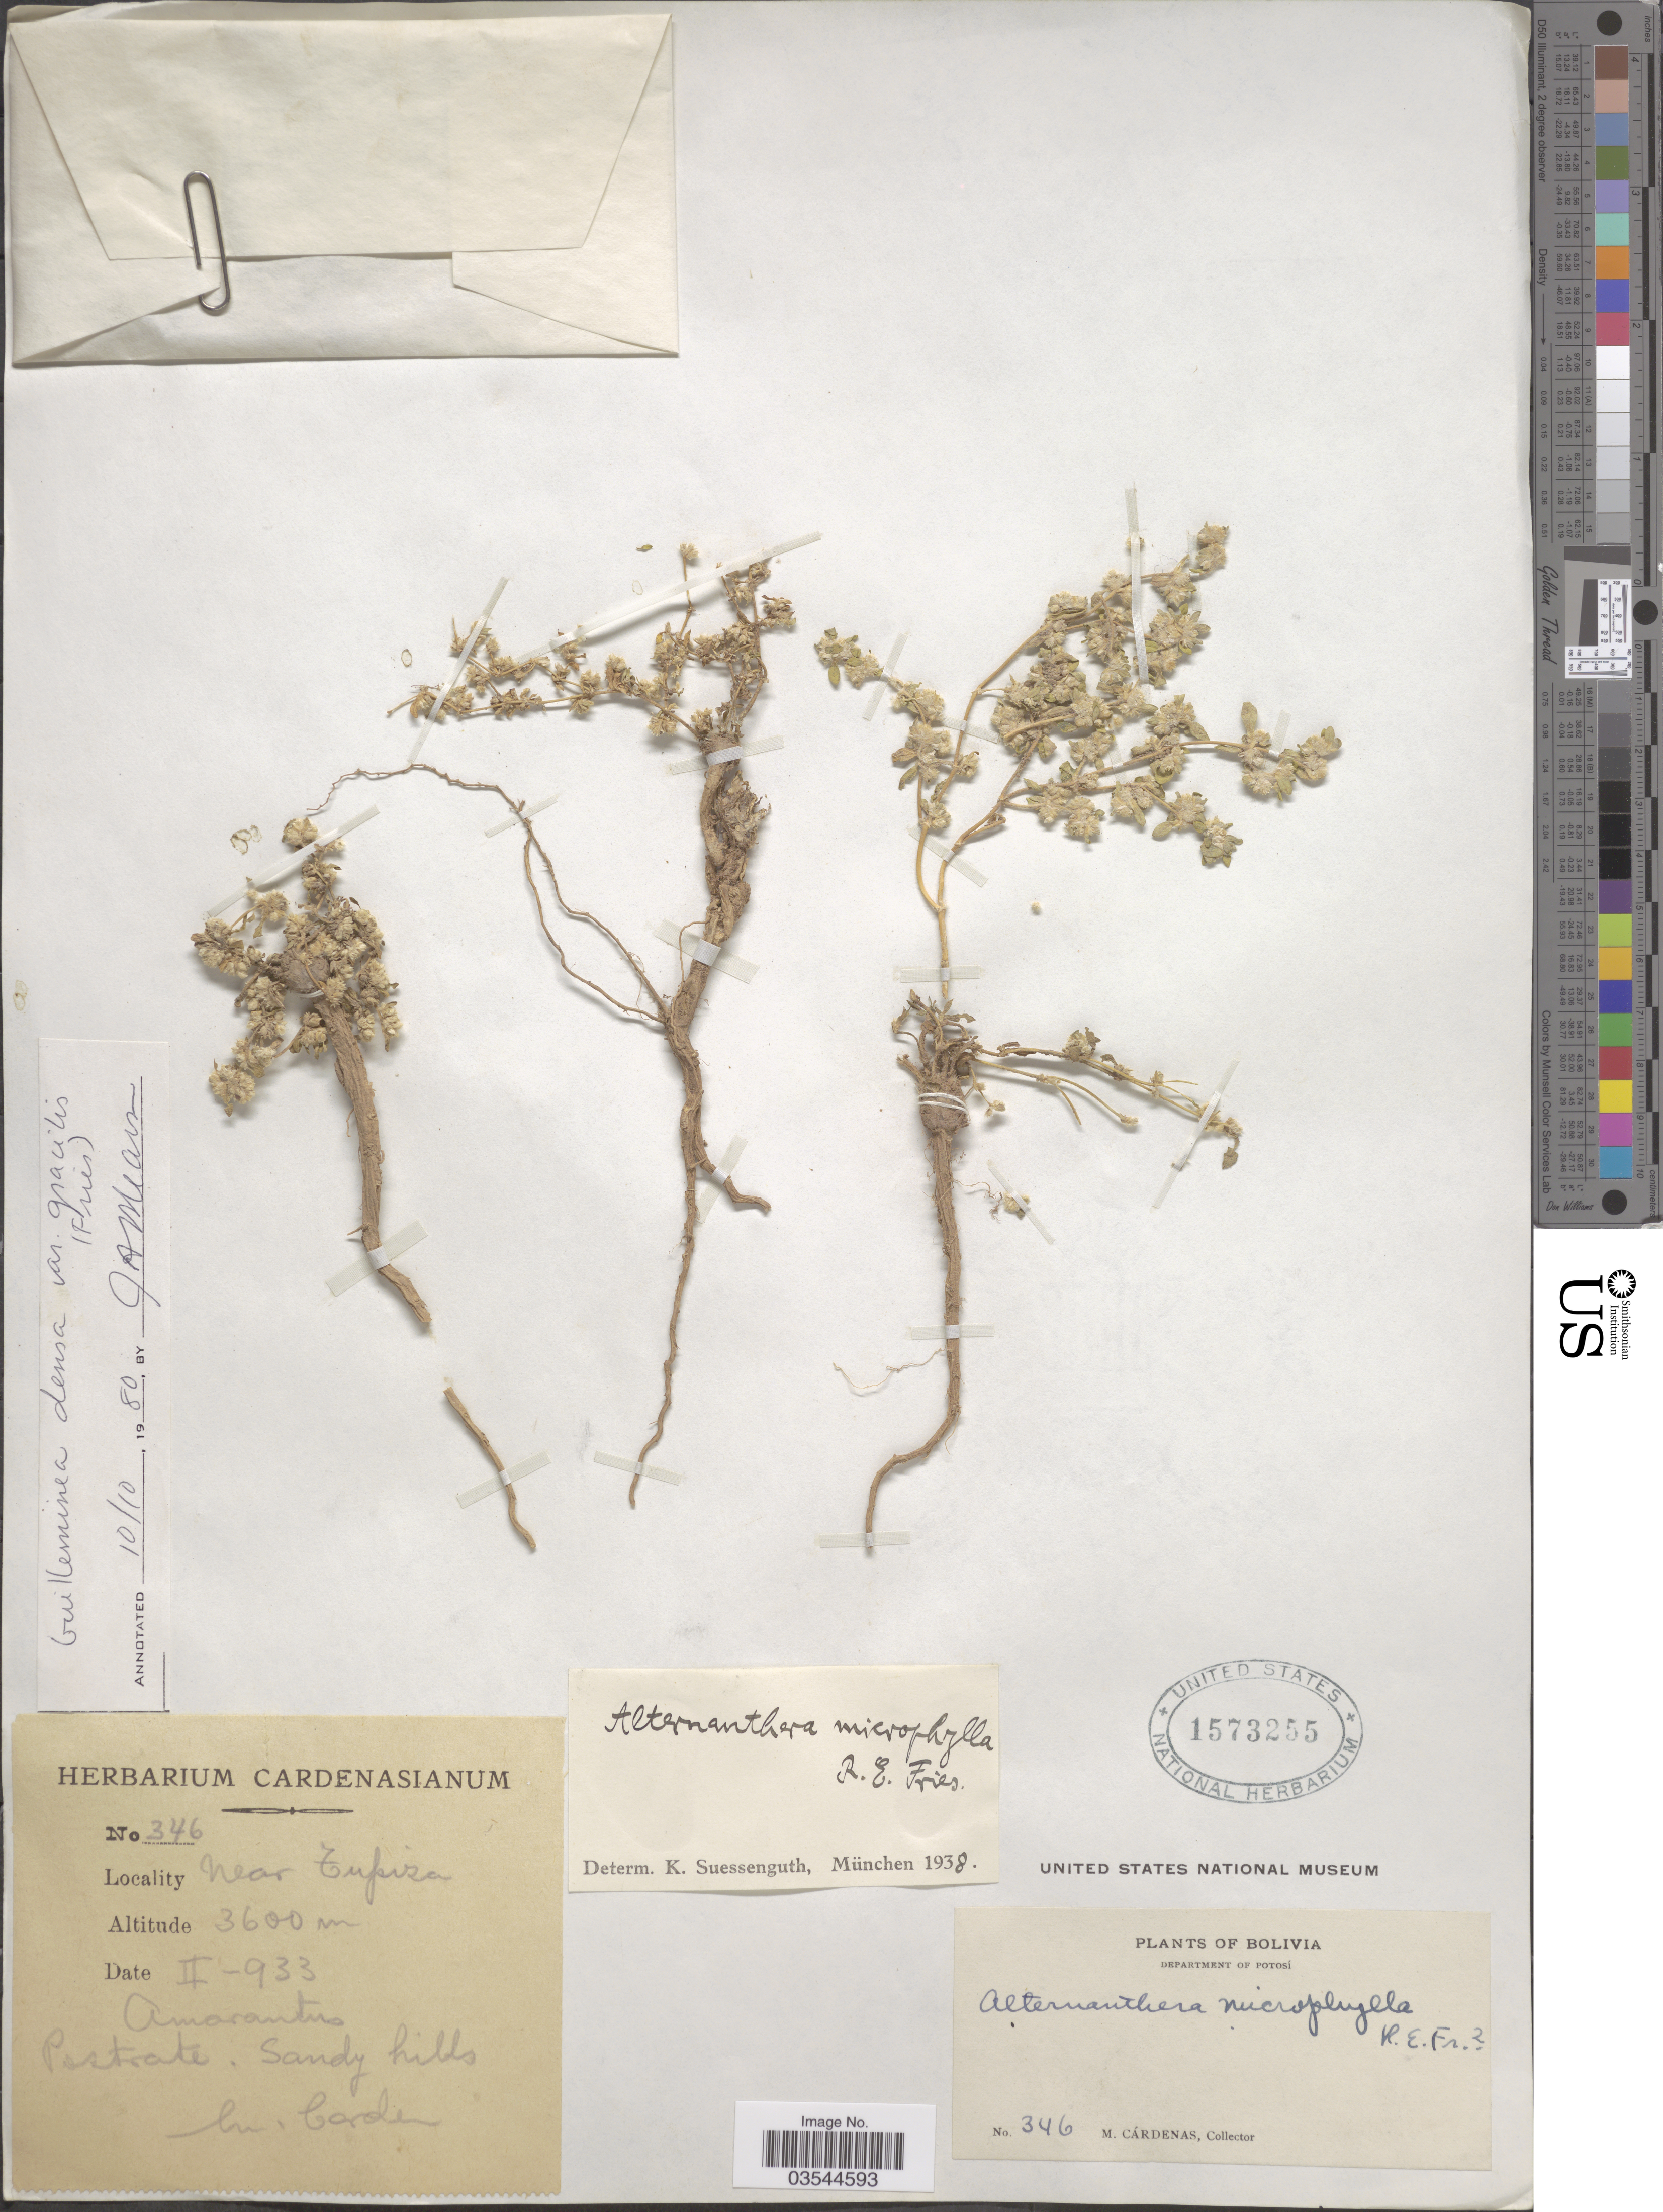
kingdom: Plantae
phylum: Tracheophyta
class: Magnoliopsida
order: Caryophyllales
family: Amaranthaceae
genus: Guilleminea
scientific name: Guilleminea densa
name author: (Humb. & Bonpl. ex Schult.) Moq.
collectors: M. Cárdenas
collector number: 346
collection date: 1933-02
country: Bolivia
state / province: Potosi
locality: Department of Potosí. Near Tupiza.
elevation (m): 3600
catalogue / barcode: US 1573255